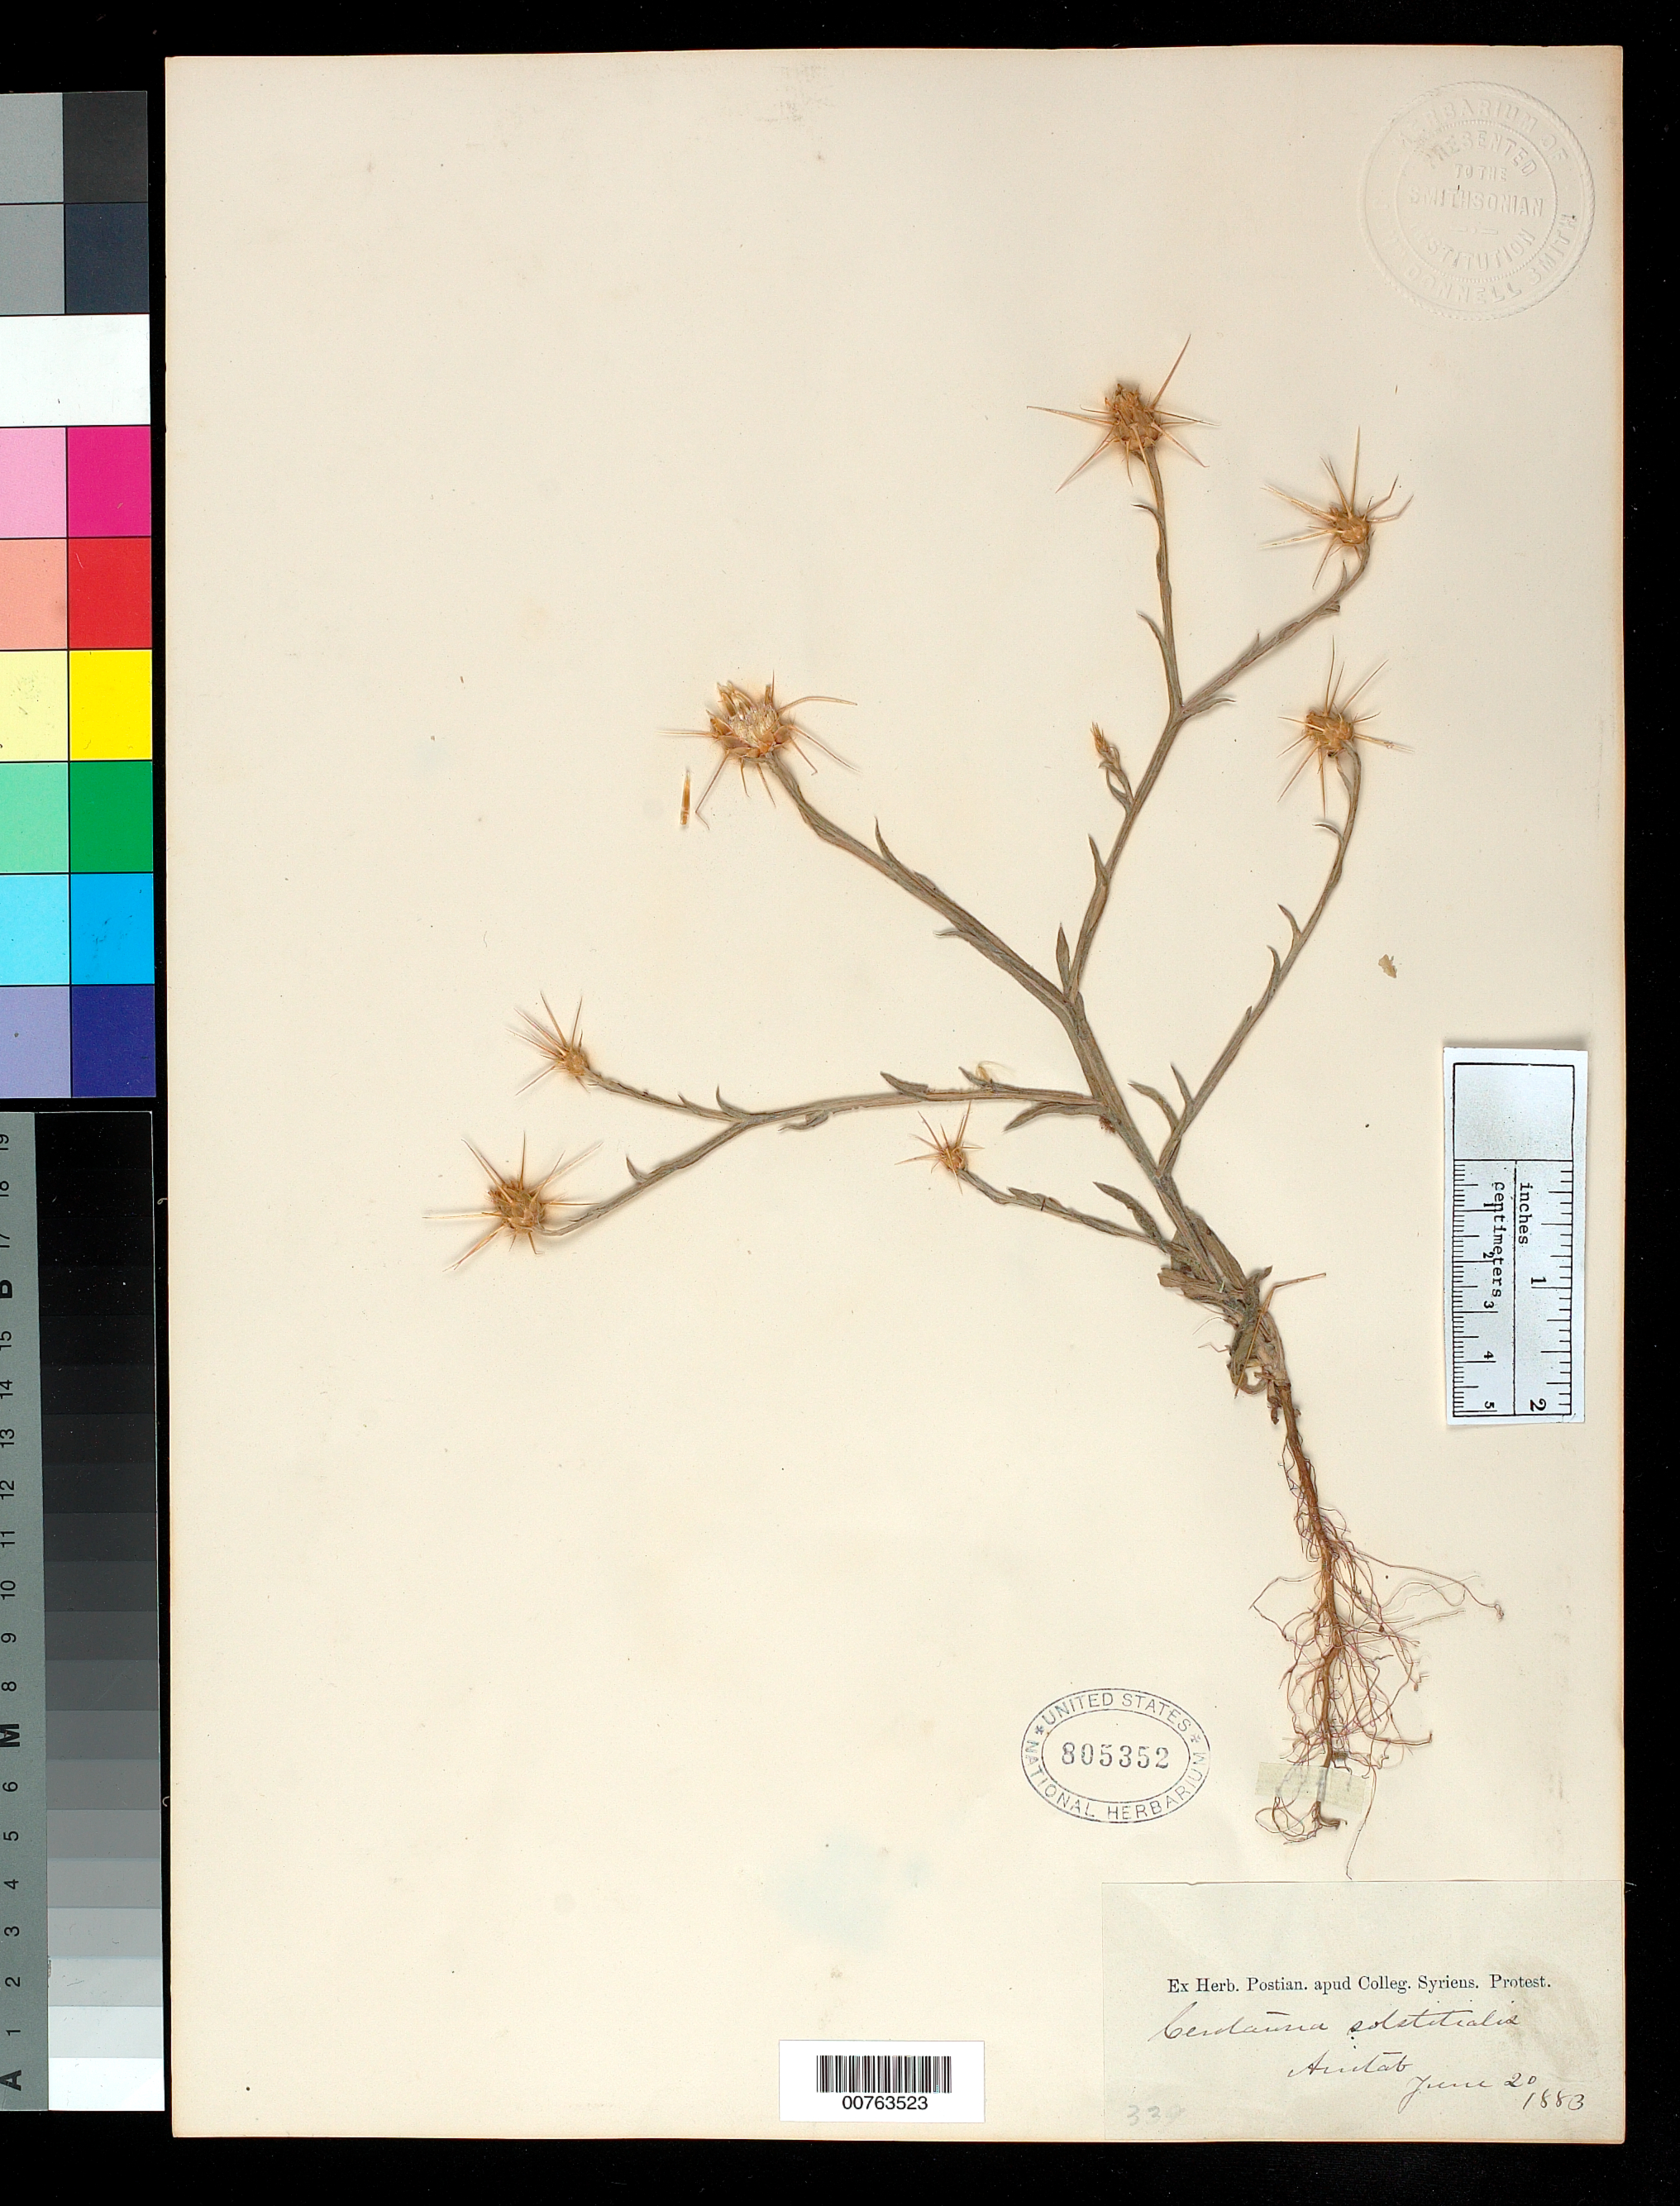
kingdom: Plantae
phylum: Tracheophyta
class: Magnoliopsida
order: Asterales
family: Asteraceae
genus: Centaurea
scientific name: Centaurea solstitialis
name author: L.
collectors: ex herb. Postian. apud Colleg. Syriens. Protest. USE "Fannie P. A. Shepard" (10308853) AS PRIMARY COLLECTOR INSTEAD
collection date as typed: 20 Jun 1883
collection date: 1883-06-20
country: Syria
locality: Anitab [sic].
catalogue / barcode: US 805352